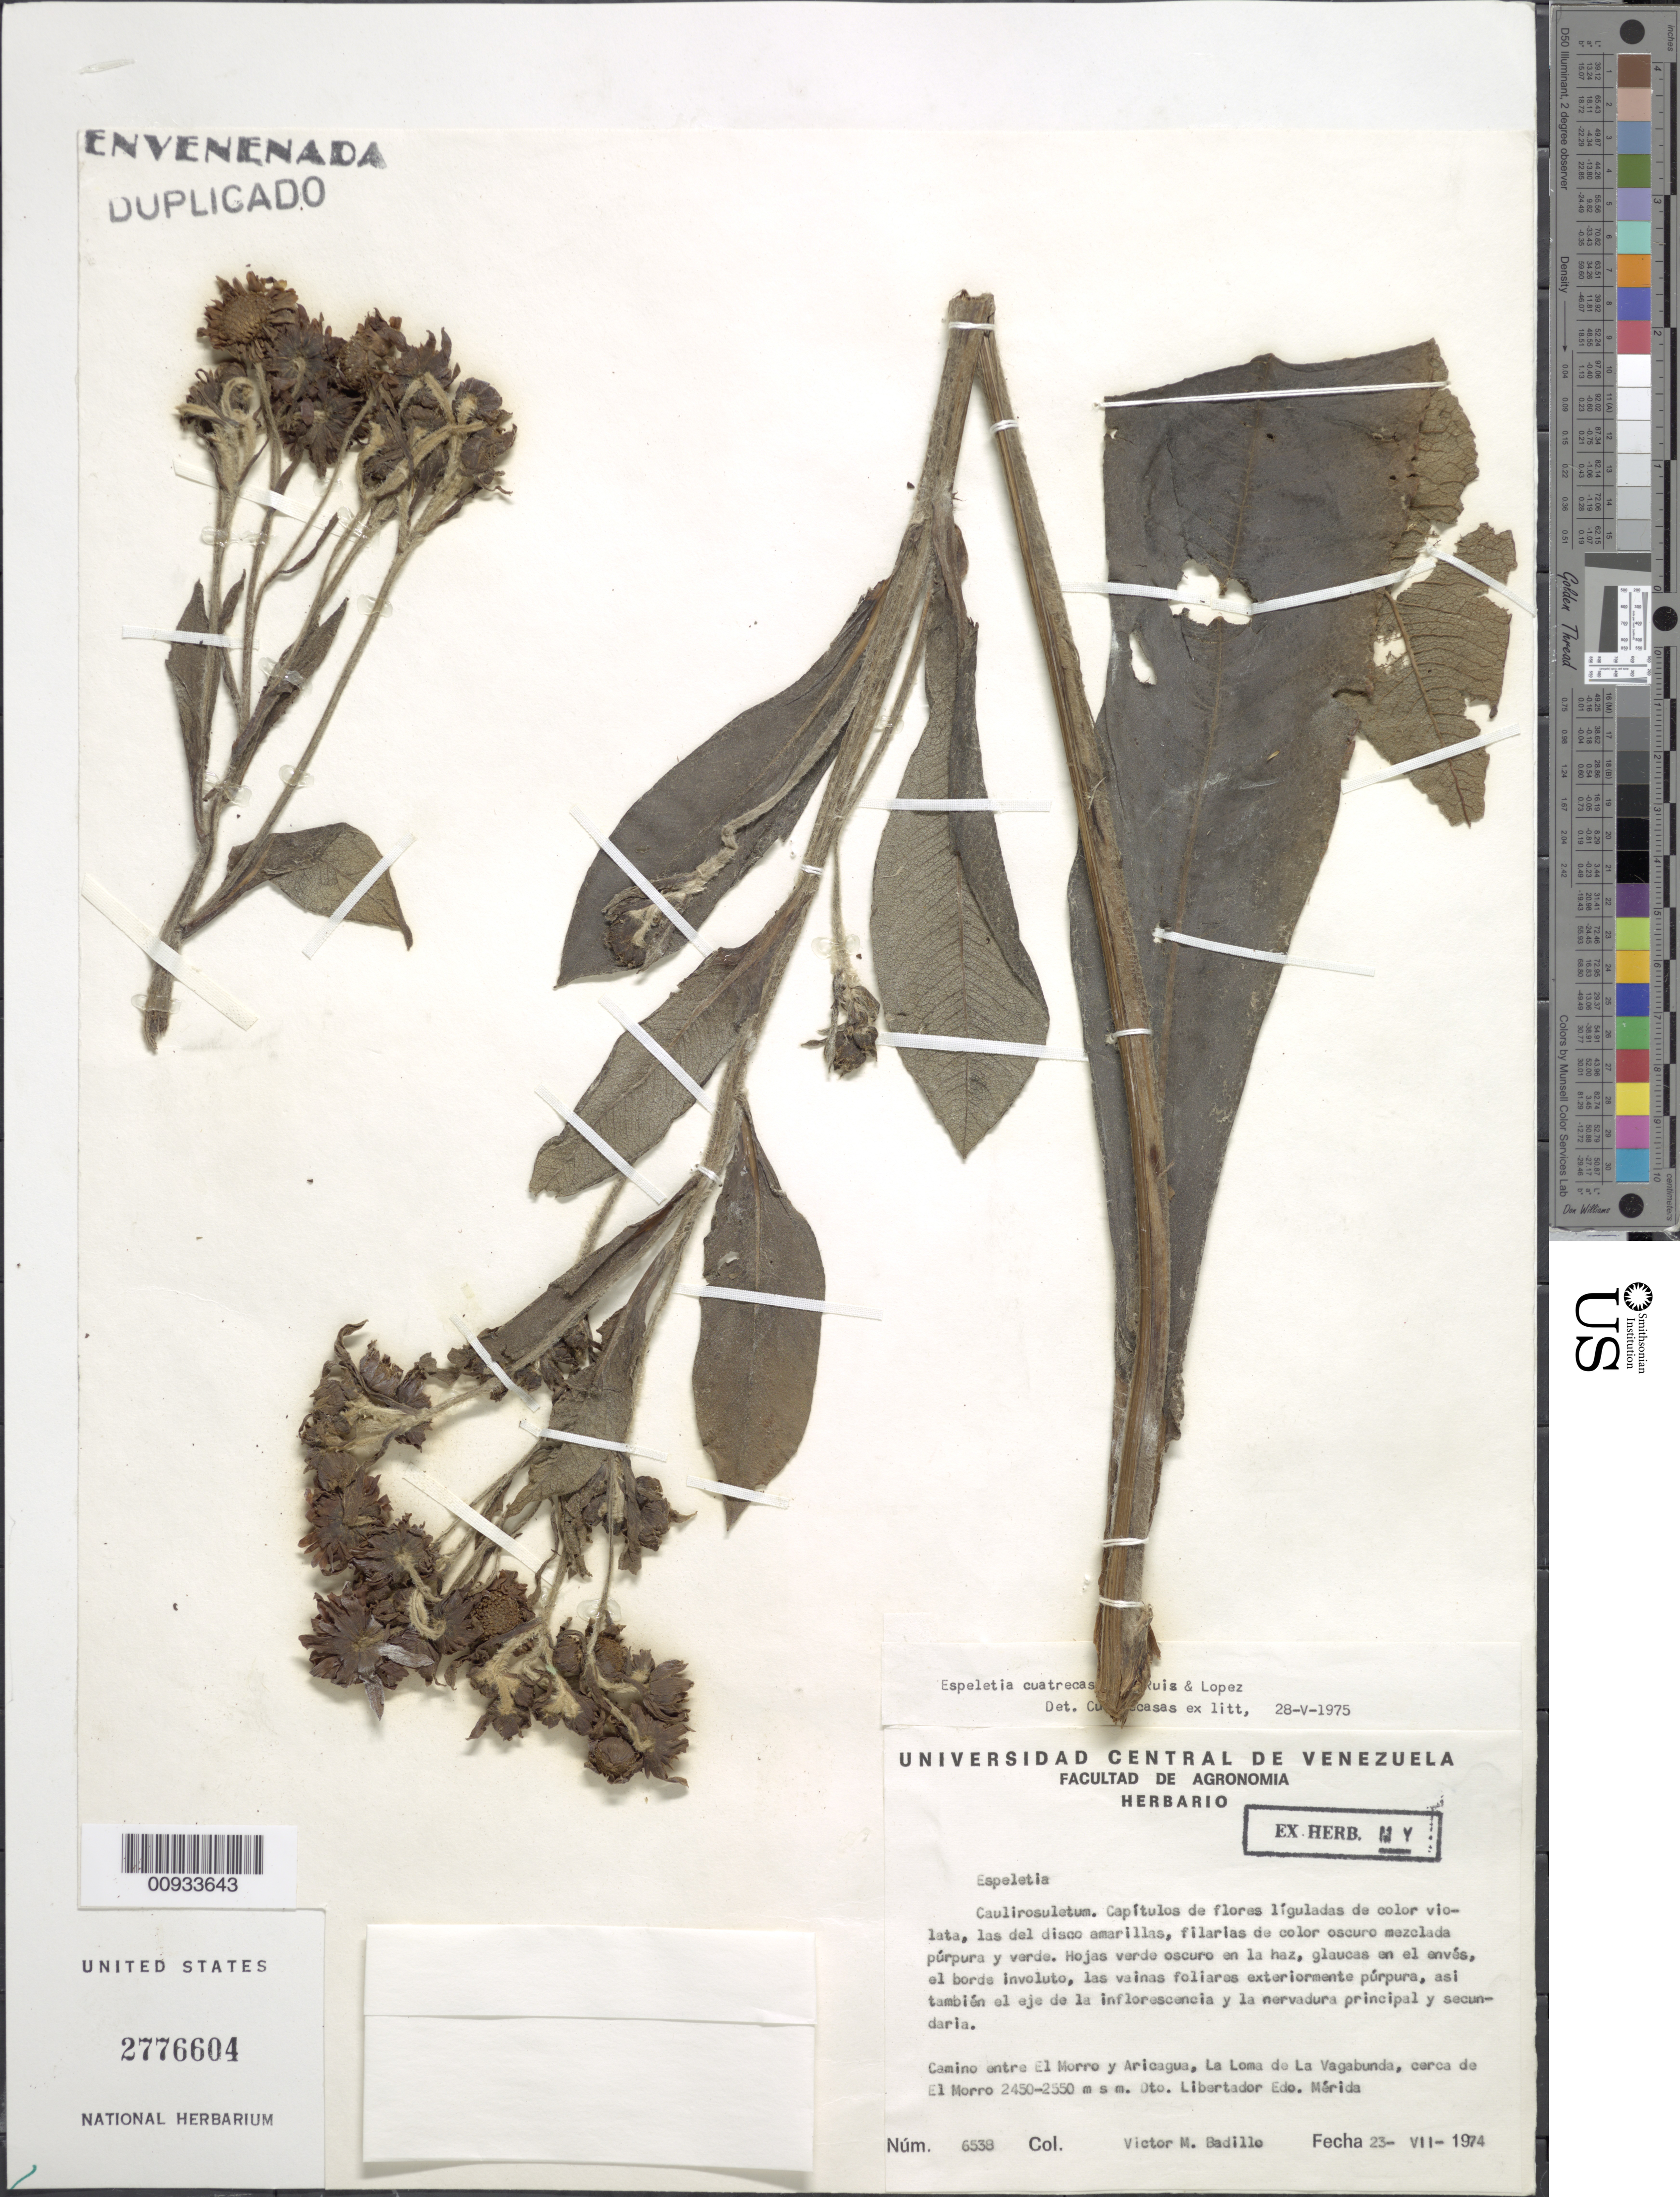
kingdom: Plantae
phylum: Tracheophyta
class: Magnoliopsida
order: Asterales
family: Asteraceae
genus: Ruilopezia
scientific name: Ruilopezia cuatracasasii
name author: (Ruiz & Lopez) Cuatrec.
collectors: V. Badillo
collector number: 6538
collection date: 1974-07-23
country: Venezuela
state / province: Mérida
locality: Camino entre El Morro y Aricagua, La Loma de La Vagabunda cerca de El Morro, Dto. Libertador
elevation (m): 2450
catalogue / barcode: US 2776604